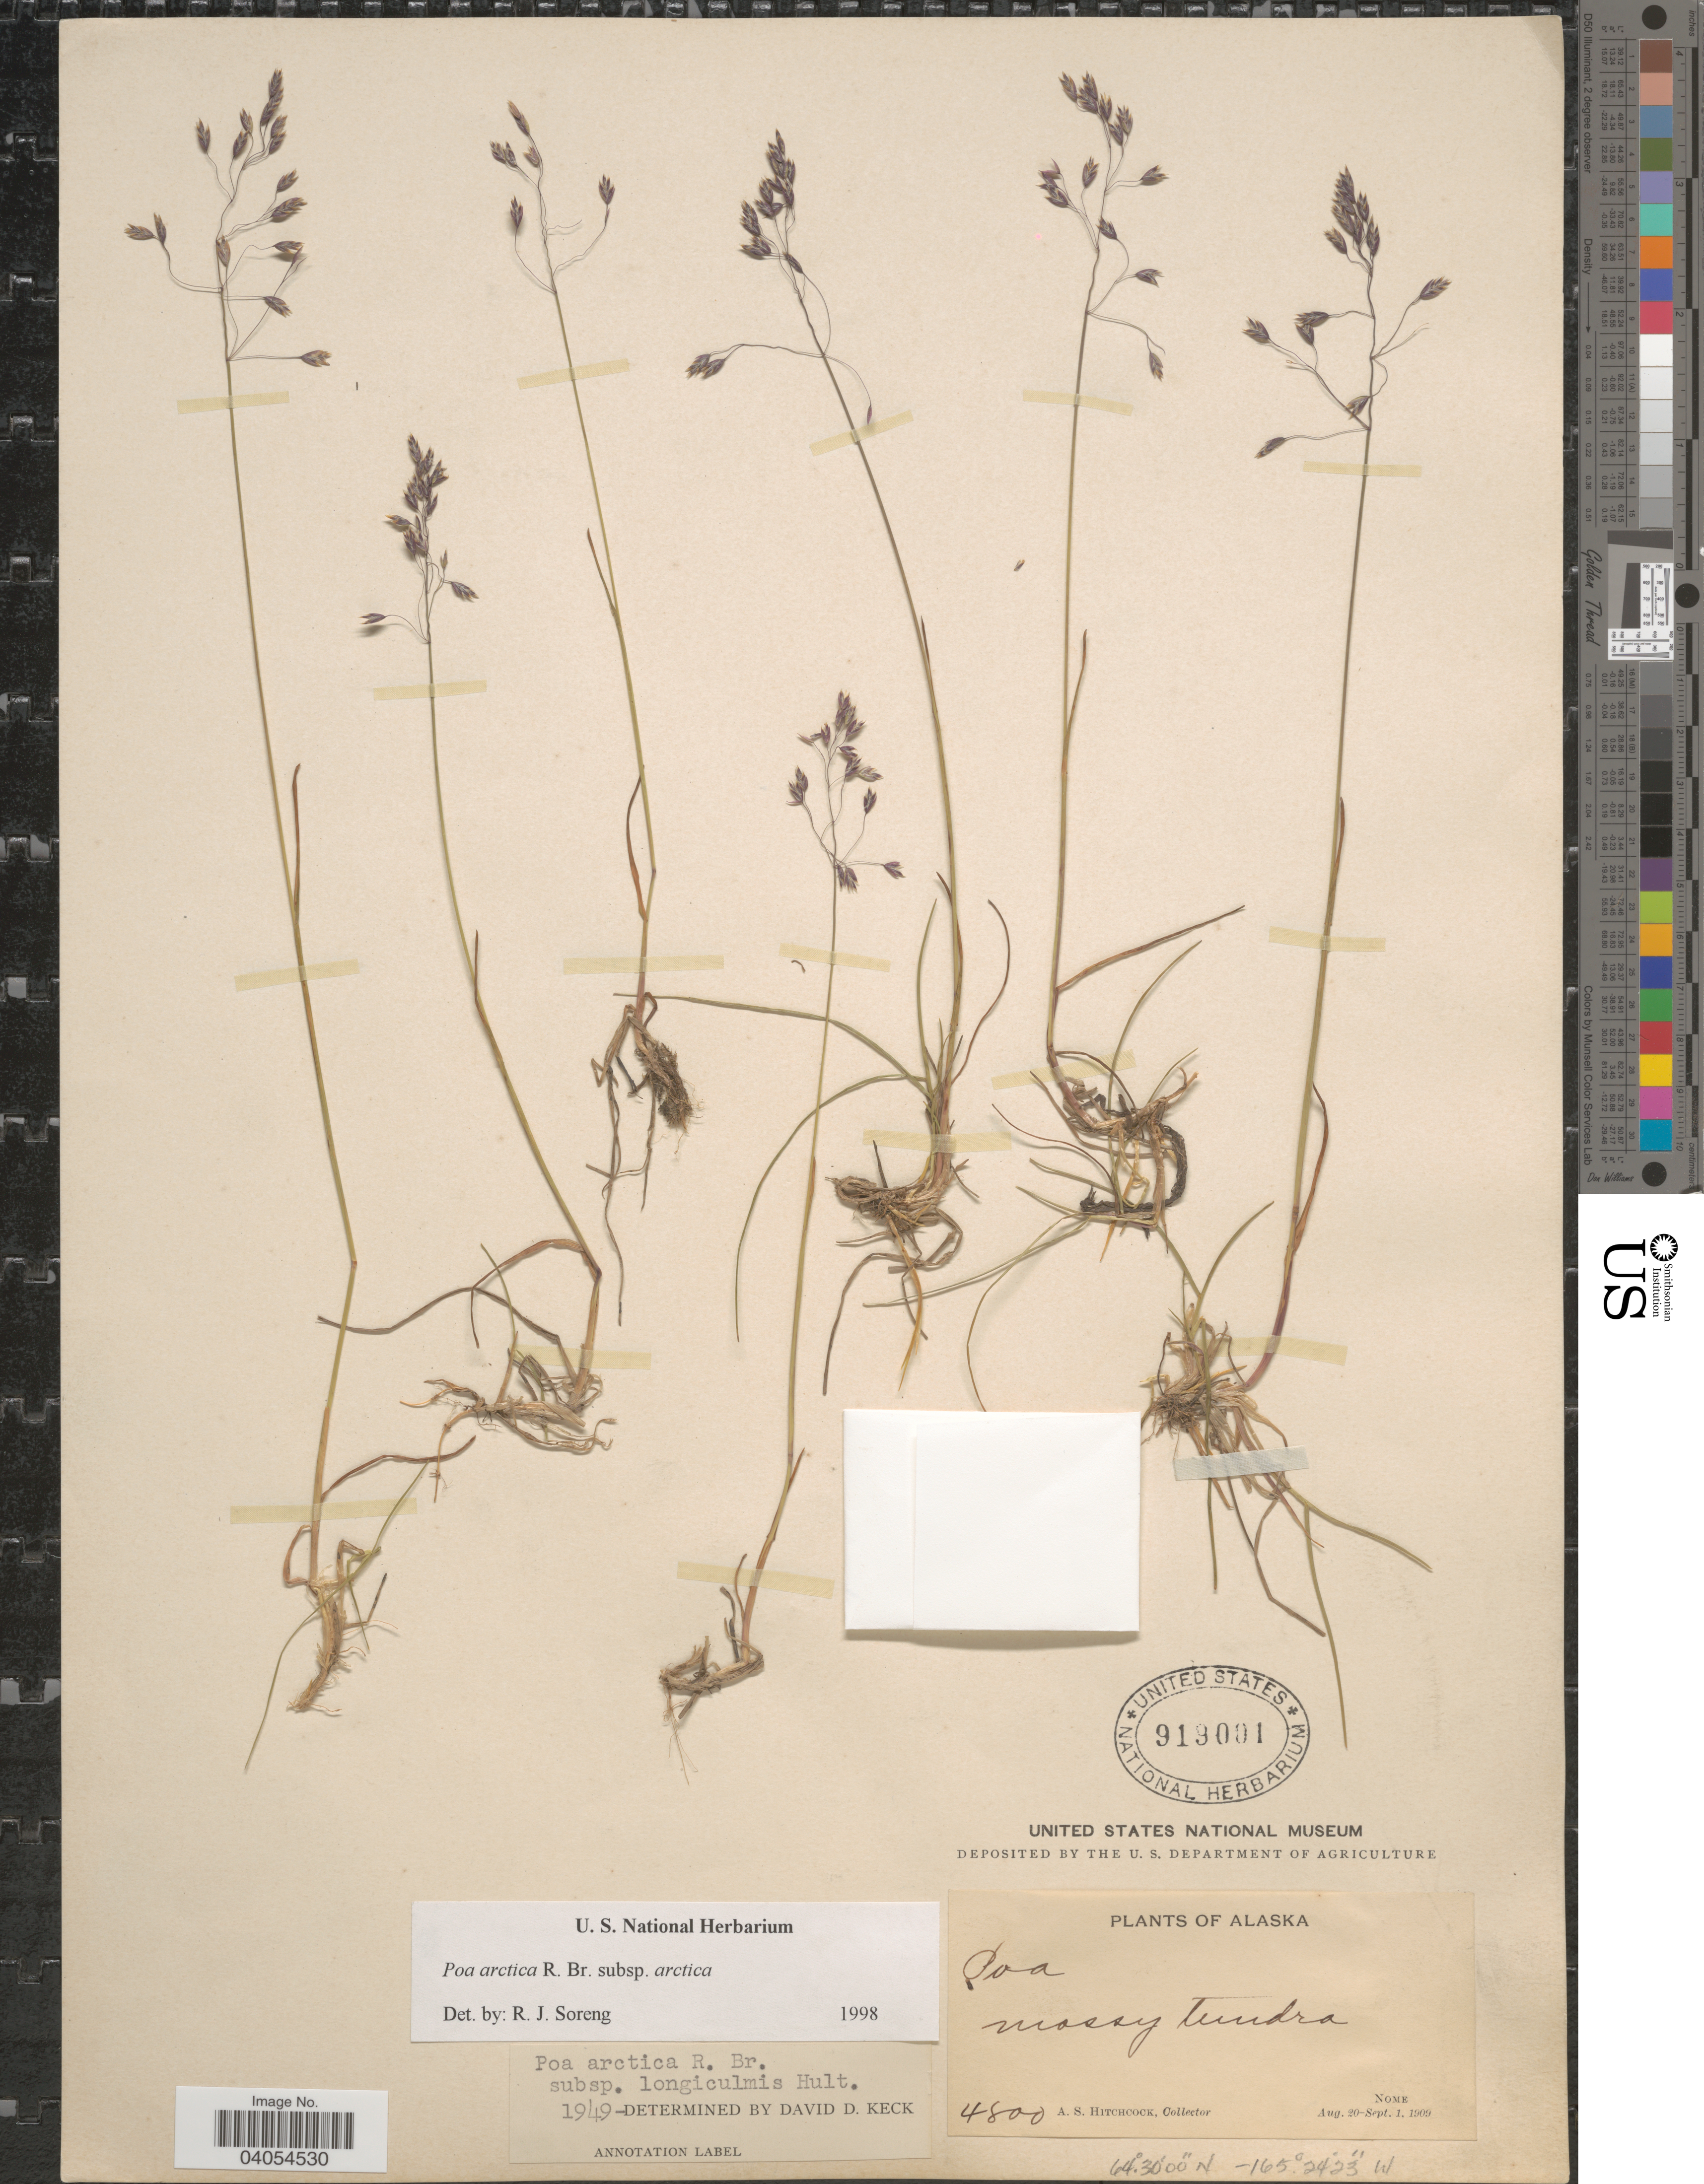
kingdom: Plantae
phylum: Tracheophyta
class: Liliopsida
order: Poales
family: Poaceae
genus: Poa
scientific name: Poa arctica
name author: R. Br.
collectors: A. S. Hitchcock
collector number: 4800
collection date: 1909-08-20/1909-09-01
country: United States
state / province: Alaska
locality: Mossy tundra, Nome.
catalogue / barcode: US 919001